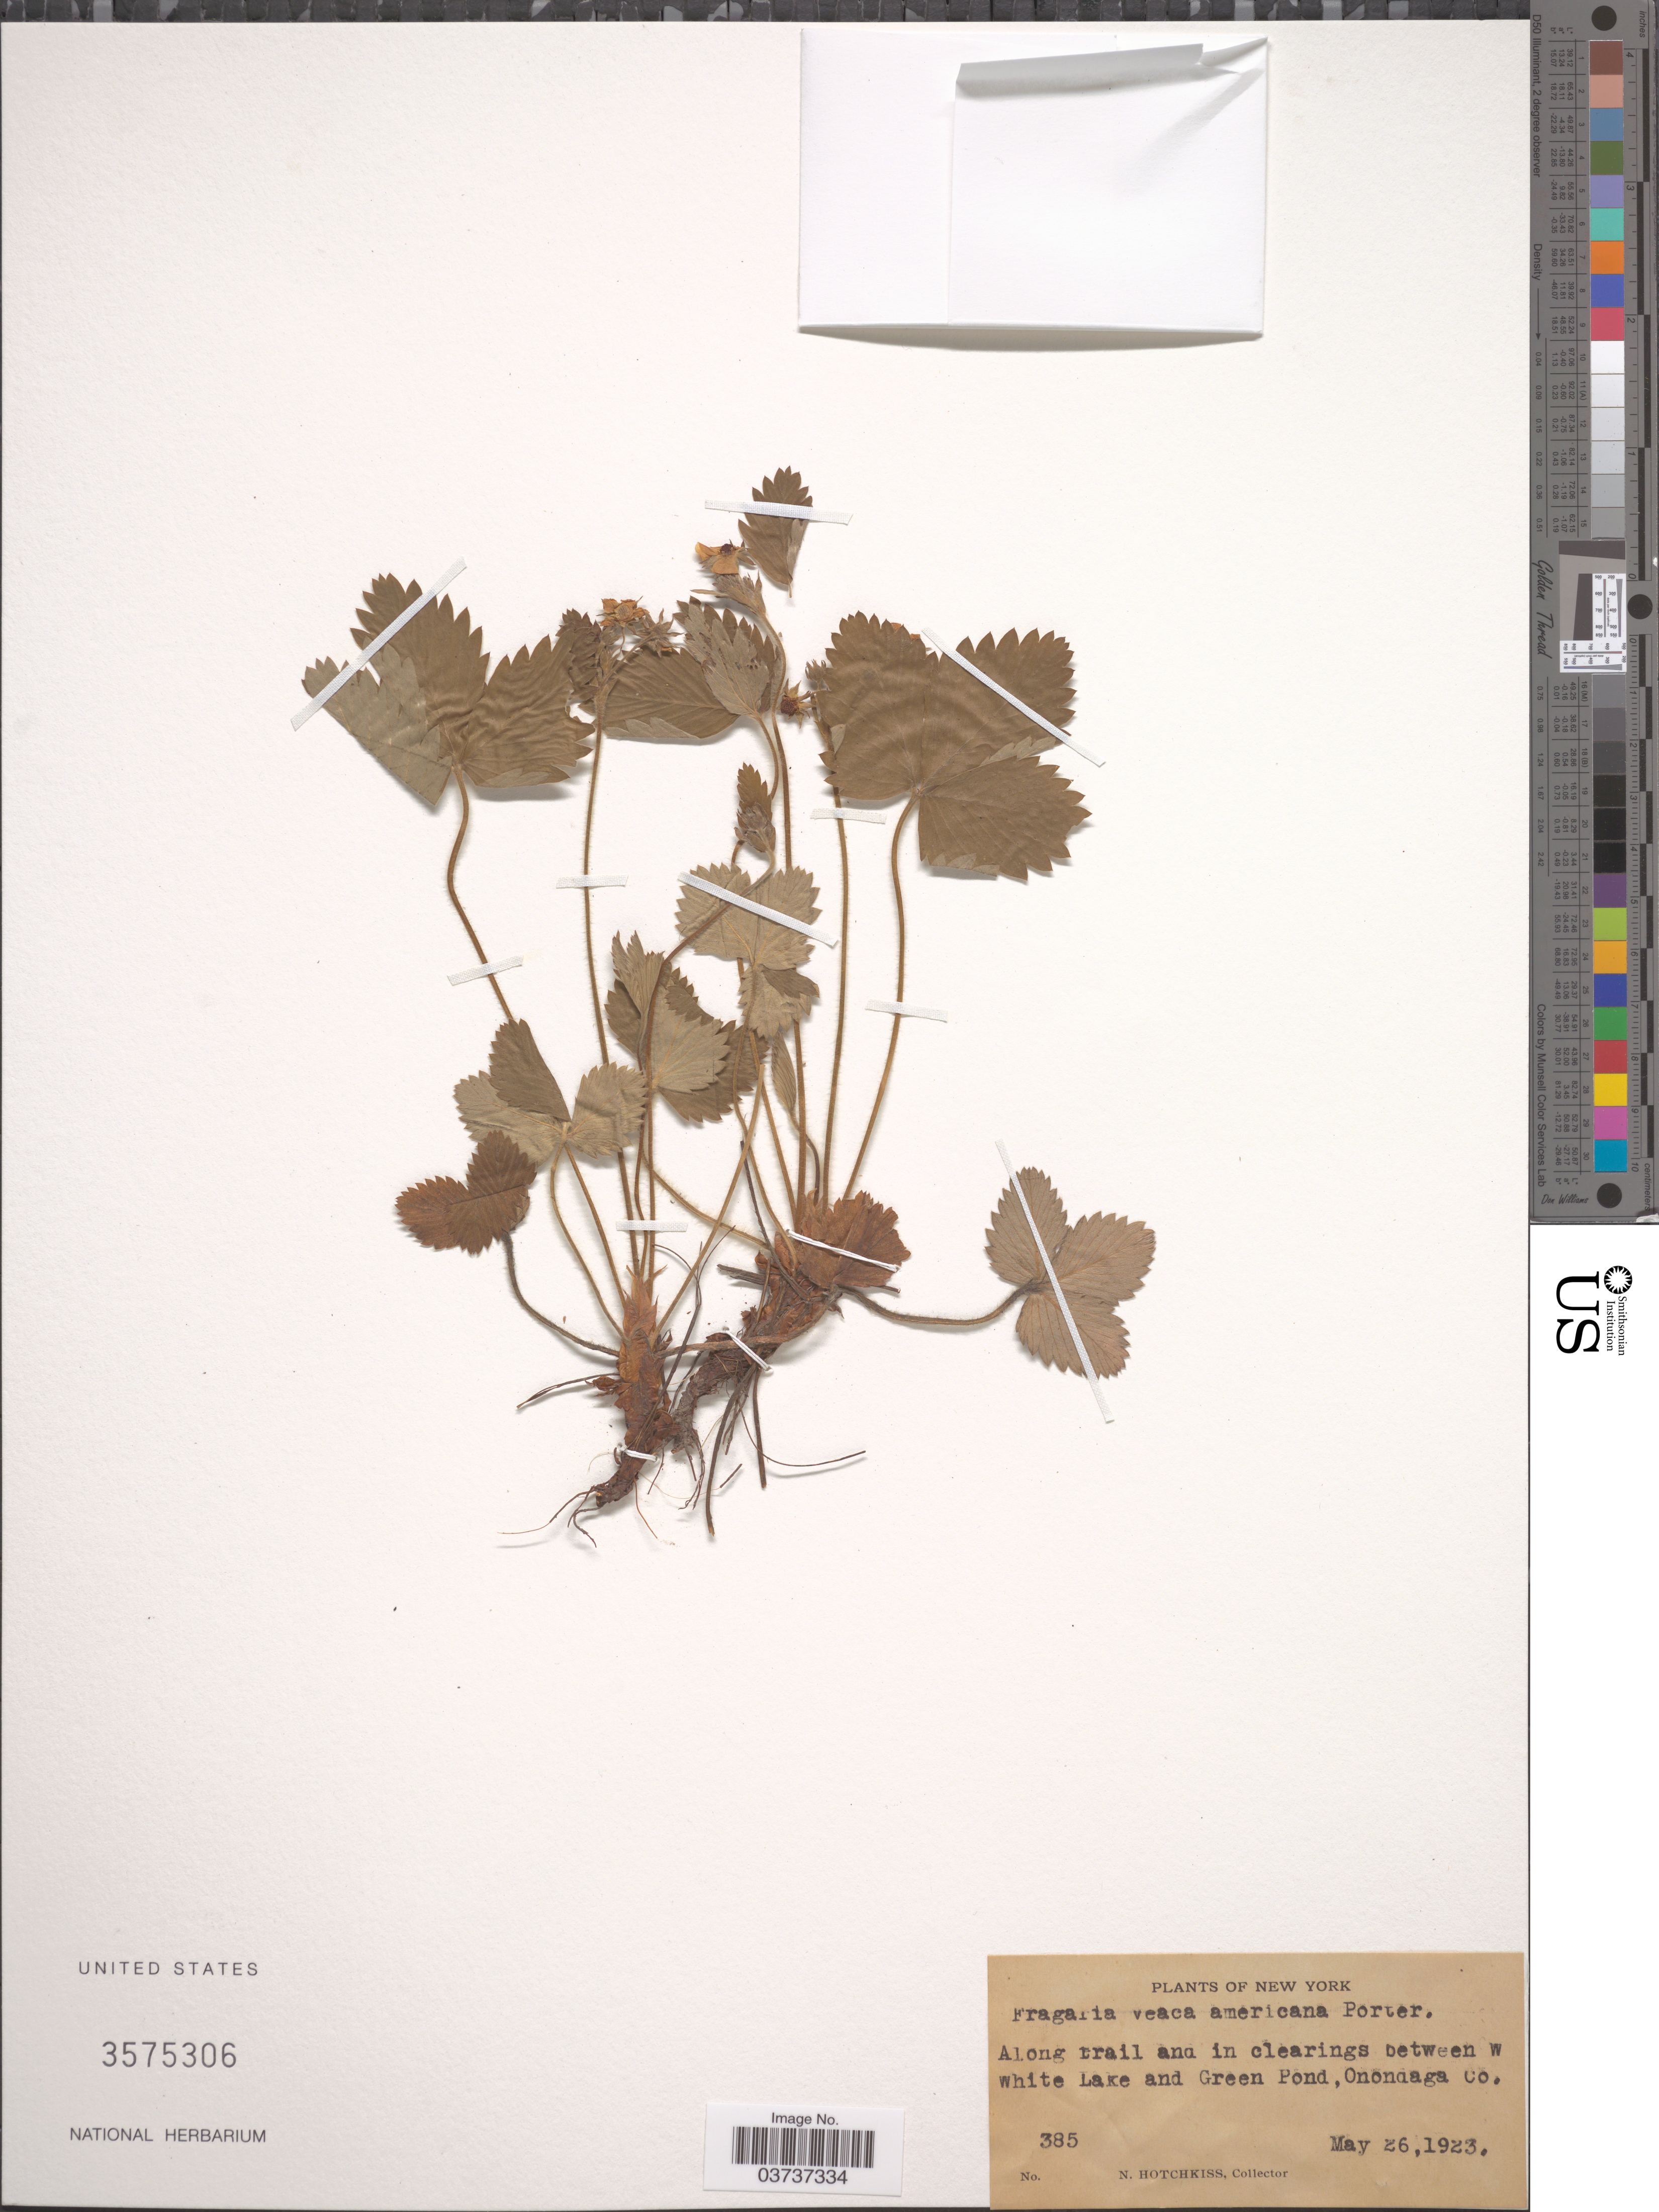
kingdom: Plantae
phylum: Tracheophyta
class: Magnoliopsida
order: Rosales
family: Rosaceae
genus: Fragaria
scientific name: Fragaria vesca subsp. americana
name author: (Porter) Staudt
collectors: N. Hotchkiss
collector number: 385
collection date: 1923-05-26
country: United States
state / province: New York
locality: Along trail and in clearings between W White Lake and Green Pond, Onondaga Co.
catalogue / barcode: US 3575306